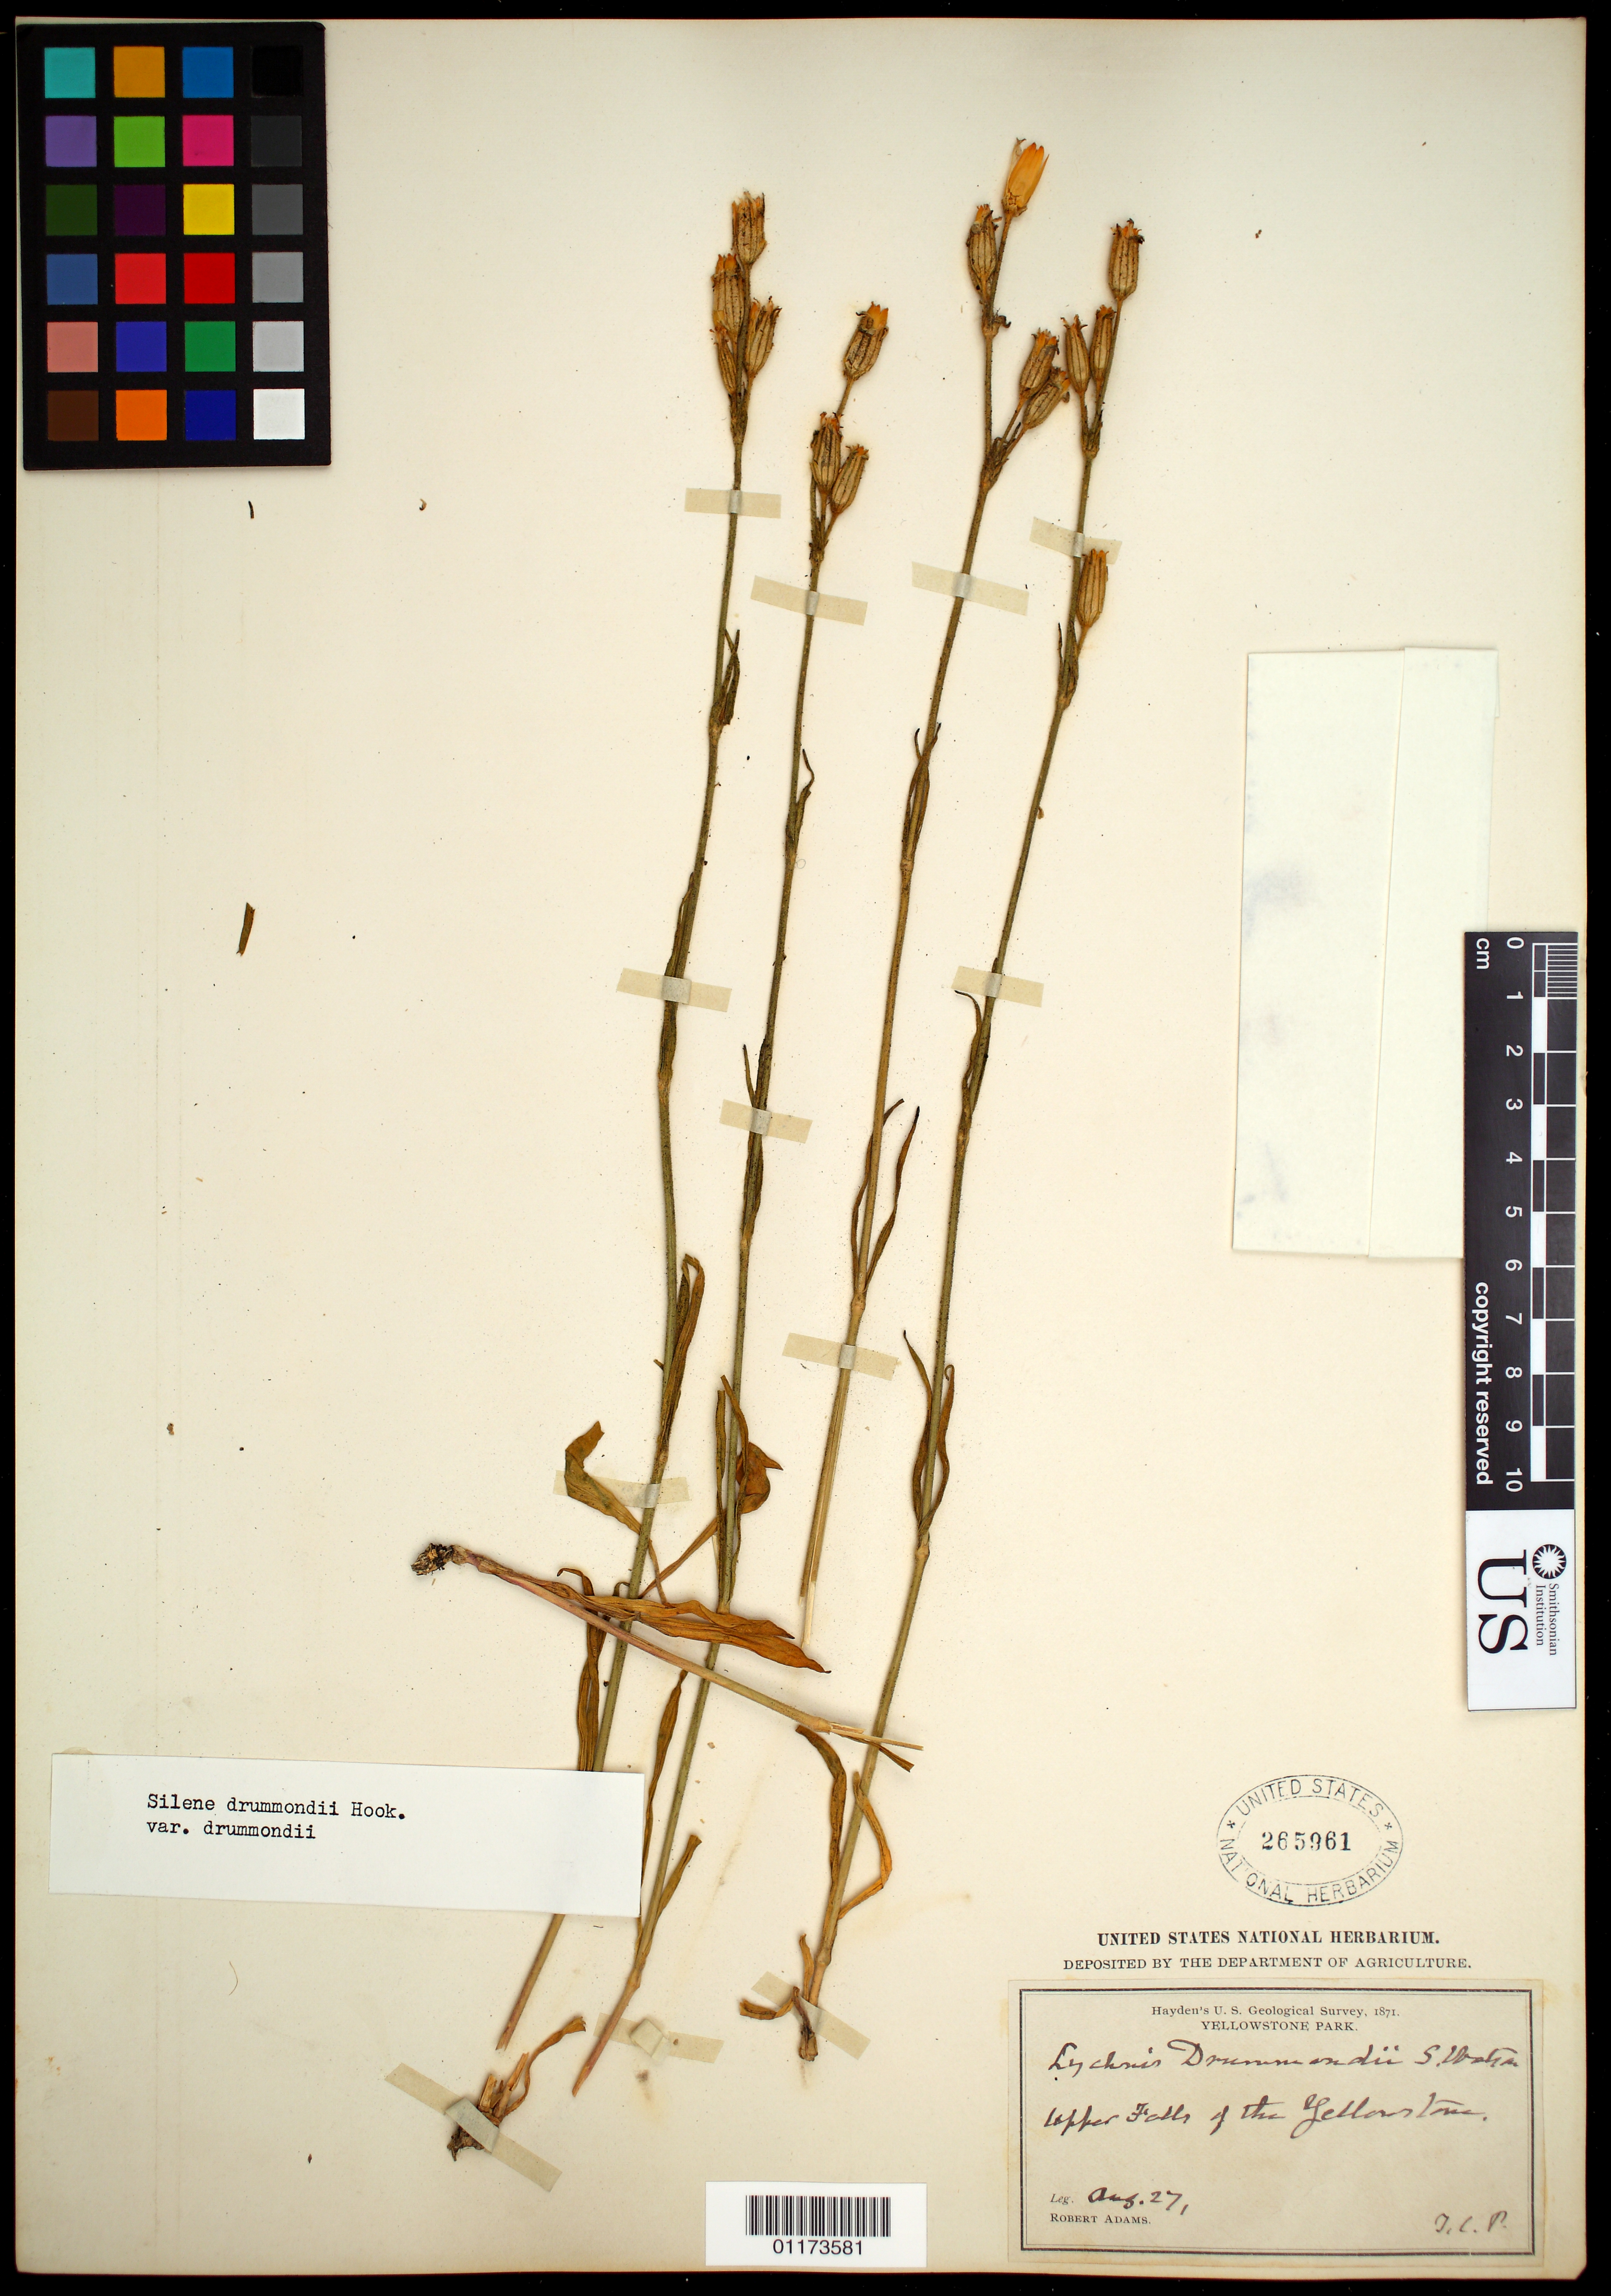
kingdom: Plantae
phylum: Tracheophyta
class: Magnoliopsida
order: Caryophyllales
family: Caryophyllaceae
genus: Silene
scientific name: Silene drummondii var. drummondii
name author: Hook.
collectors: R. Adams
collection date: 1871-08-27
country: United States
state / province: Wyoming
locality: Upper Falls of the Yellowstone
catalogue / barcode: US 265961